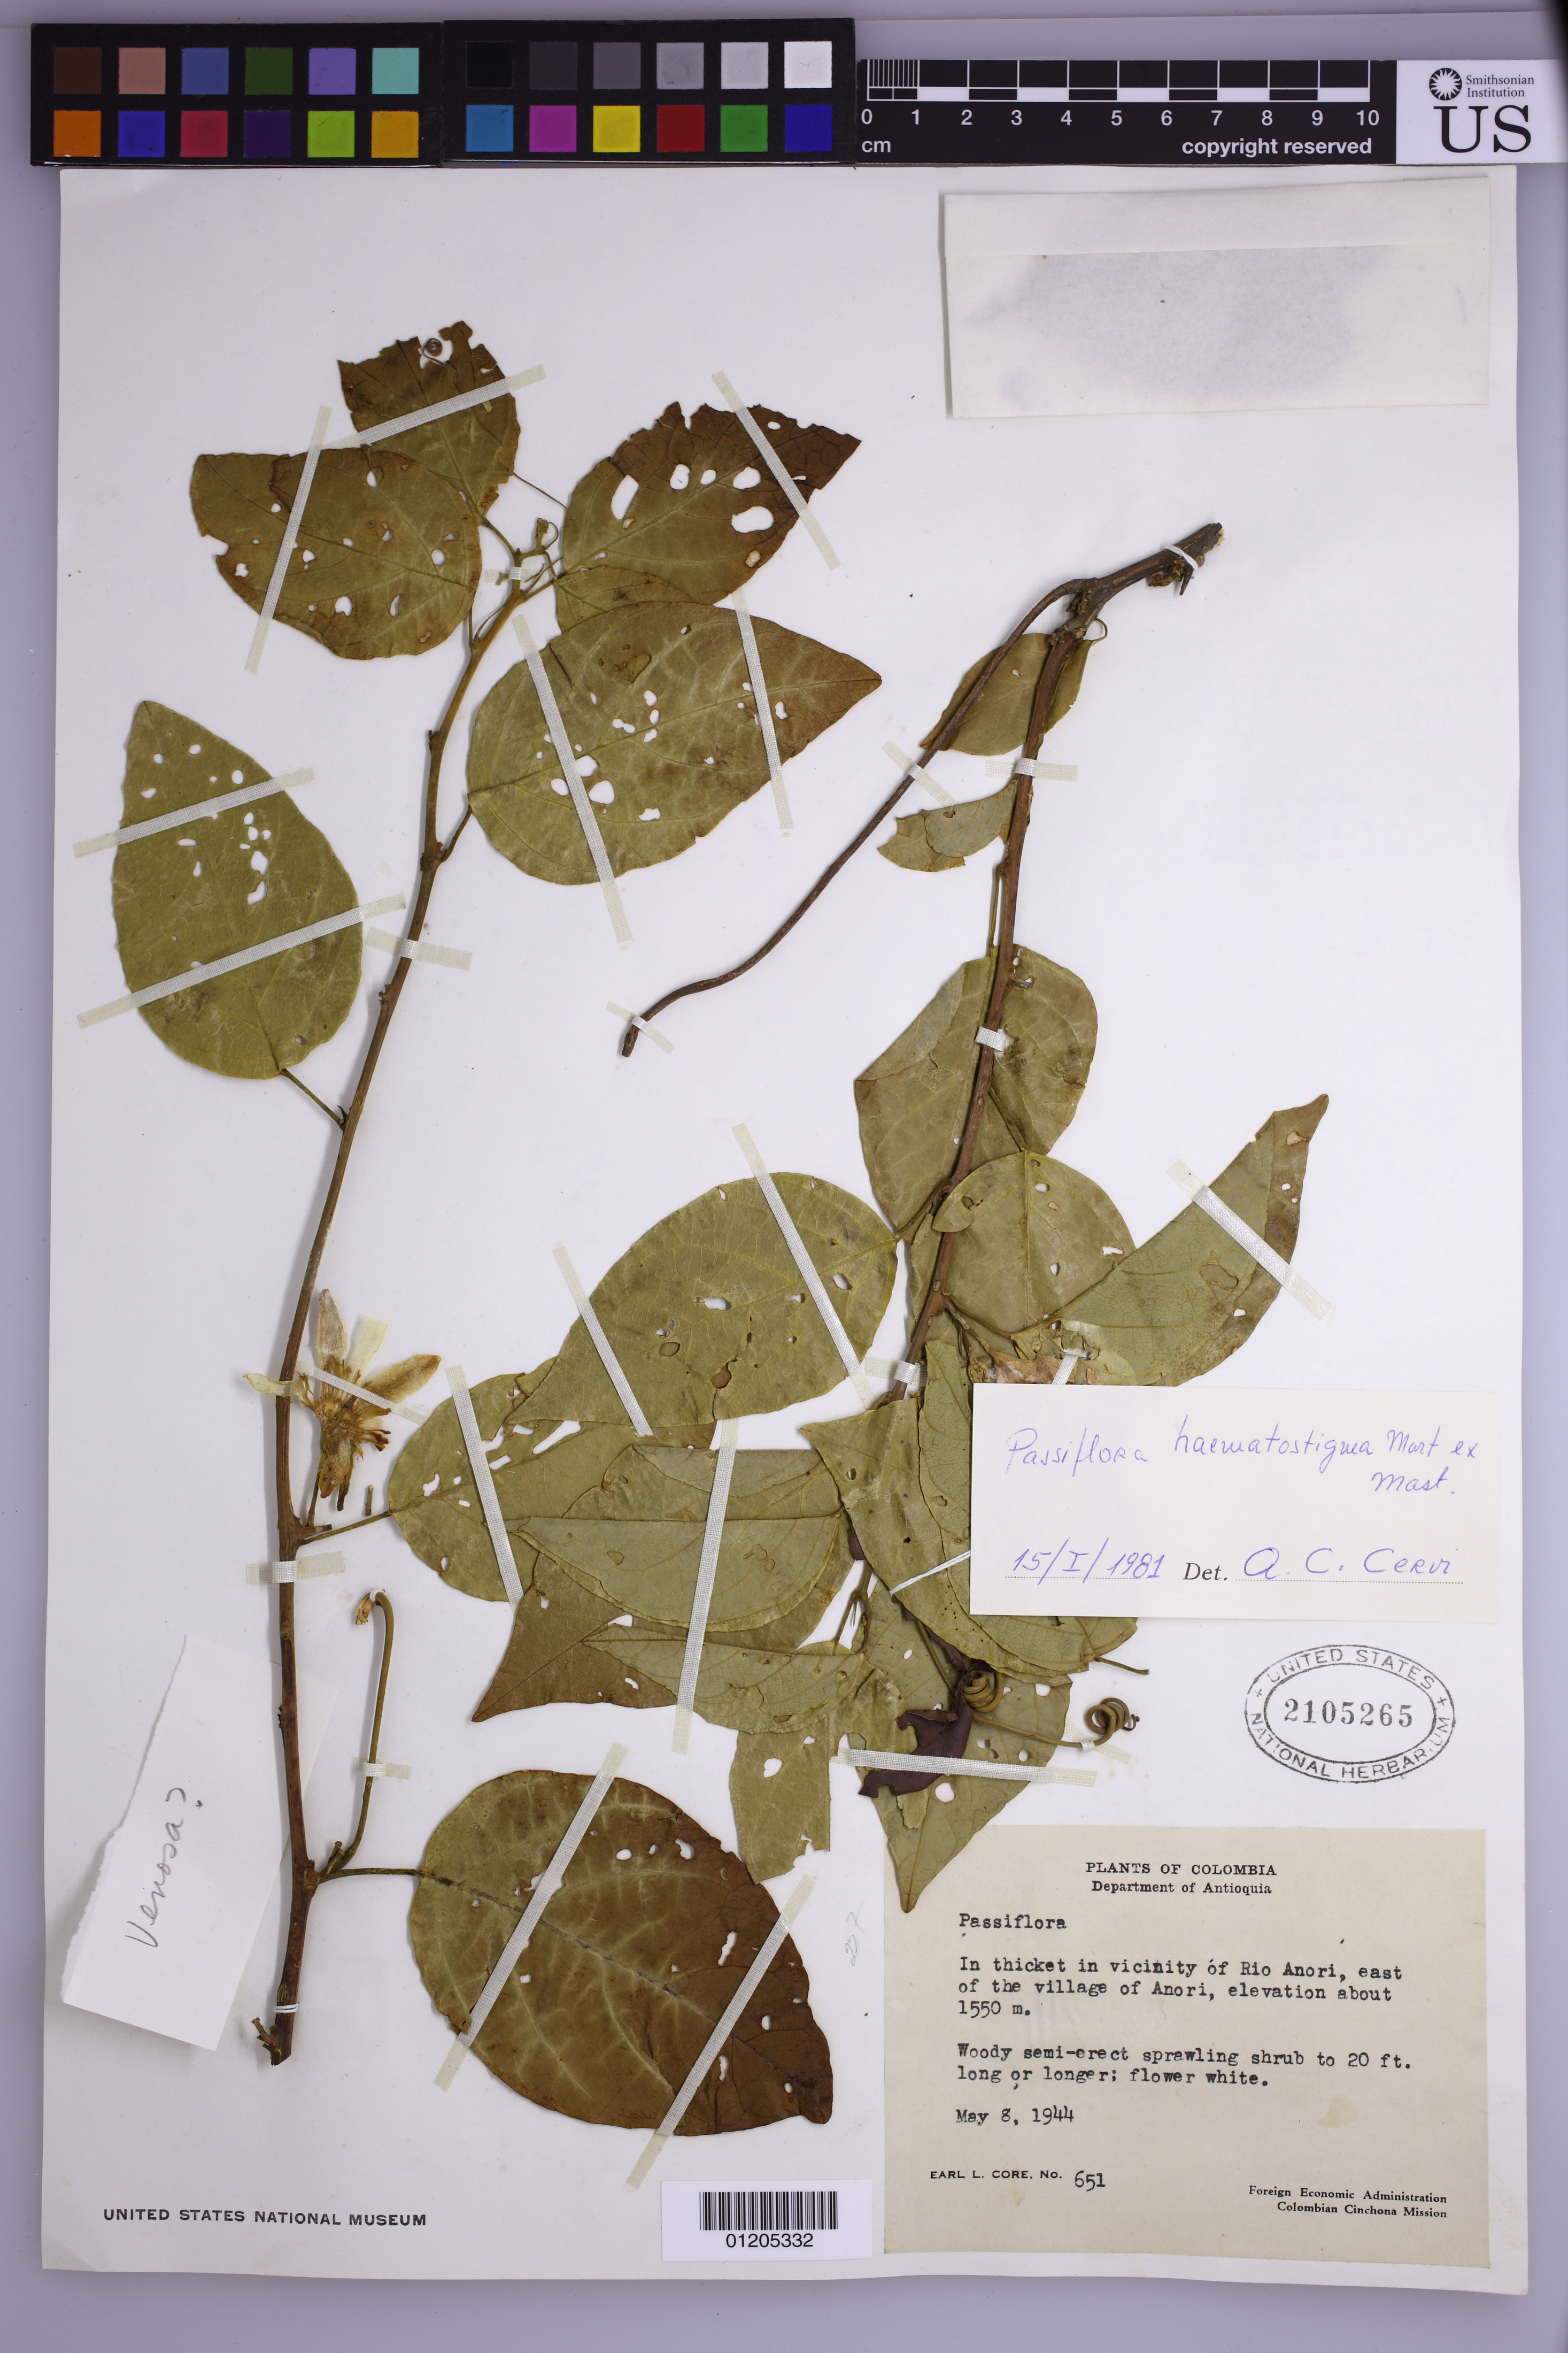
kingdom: Plantae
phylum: Tracheophyta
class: Magnoliopsida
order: Malpighiales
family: Passifloraceae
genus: Passiflora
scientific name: Passiflora haematostigma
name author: Mart. ex Mast.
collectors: E. L. Core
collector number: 651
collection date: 1944-05-08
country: Colombia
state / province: Antioquia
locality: In thicket in vicinity of Rio Anori, east of the village of Anori,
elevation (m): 1550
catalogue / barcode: US 2105265